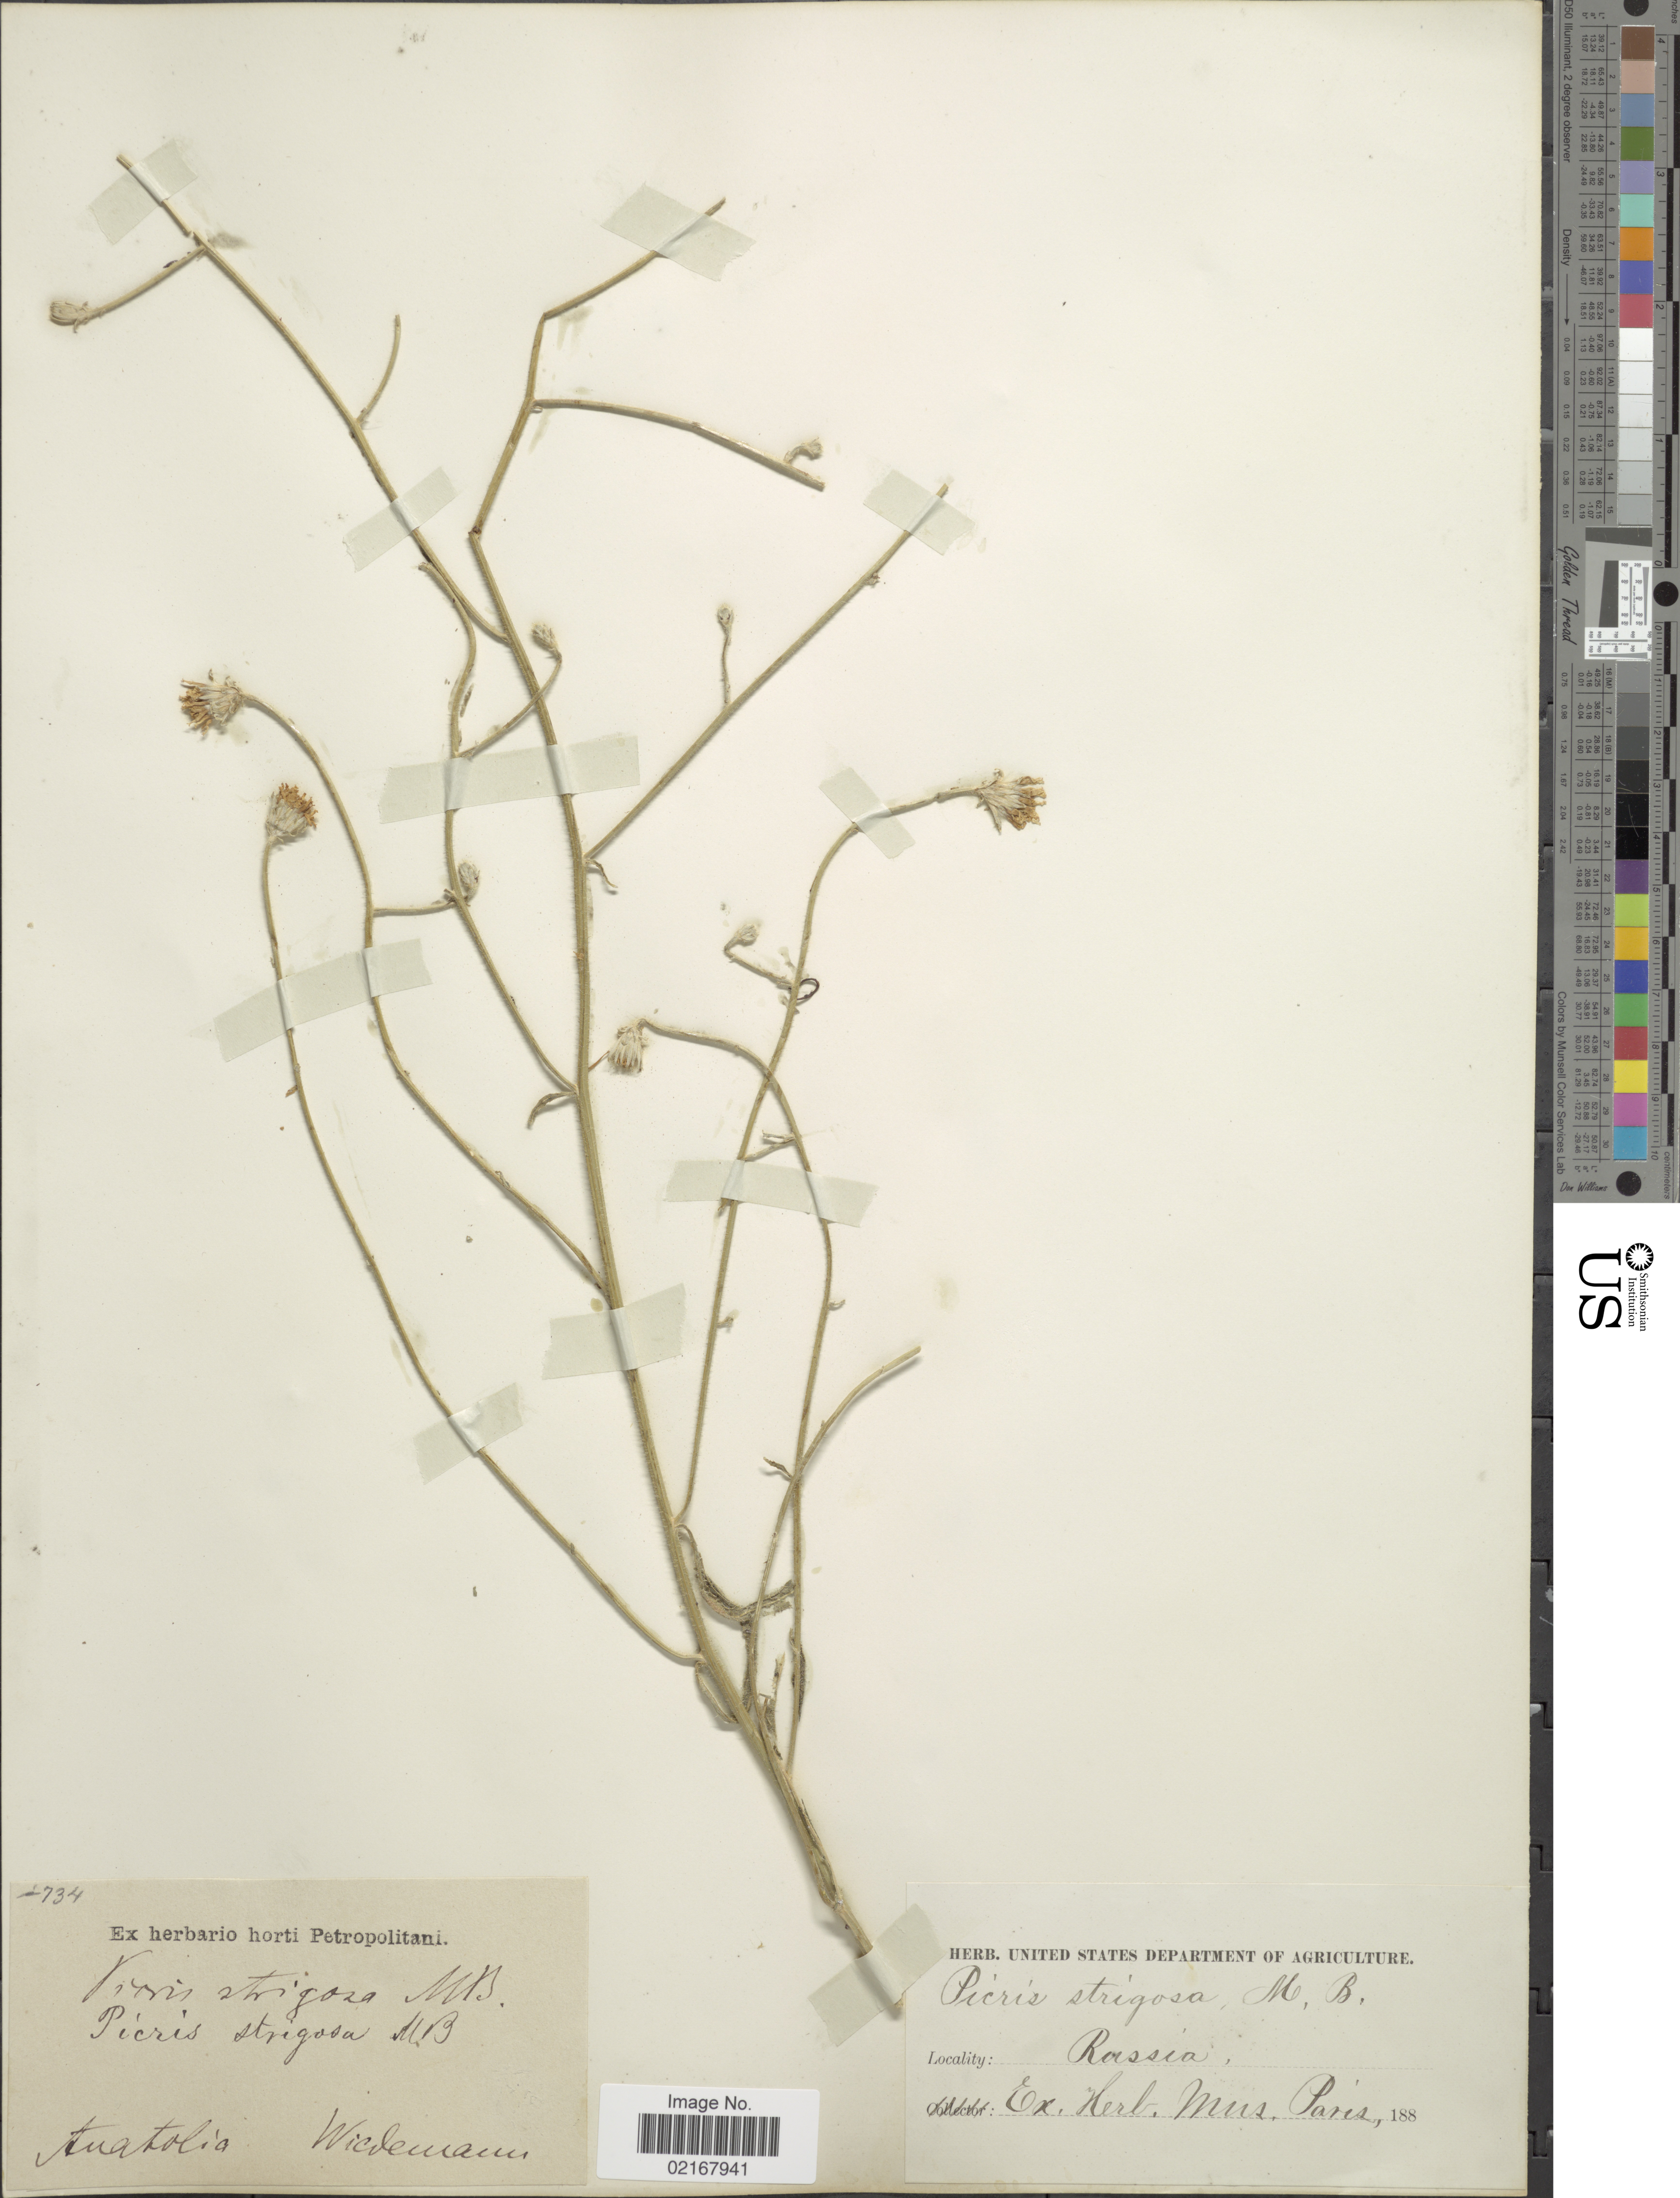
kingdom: Plantae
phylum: Tracheophyta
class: Magnoliopsida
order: Asterales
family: Asteraceae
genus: Picris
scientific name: Picris strigosa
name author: M. Bieb.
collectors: -. Wredemann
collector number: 2734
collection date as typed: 188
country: Russian Federation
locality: Anatolia, "Russia" [probably Turkey]